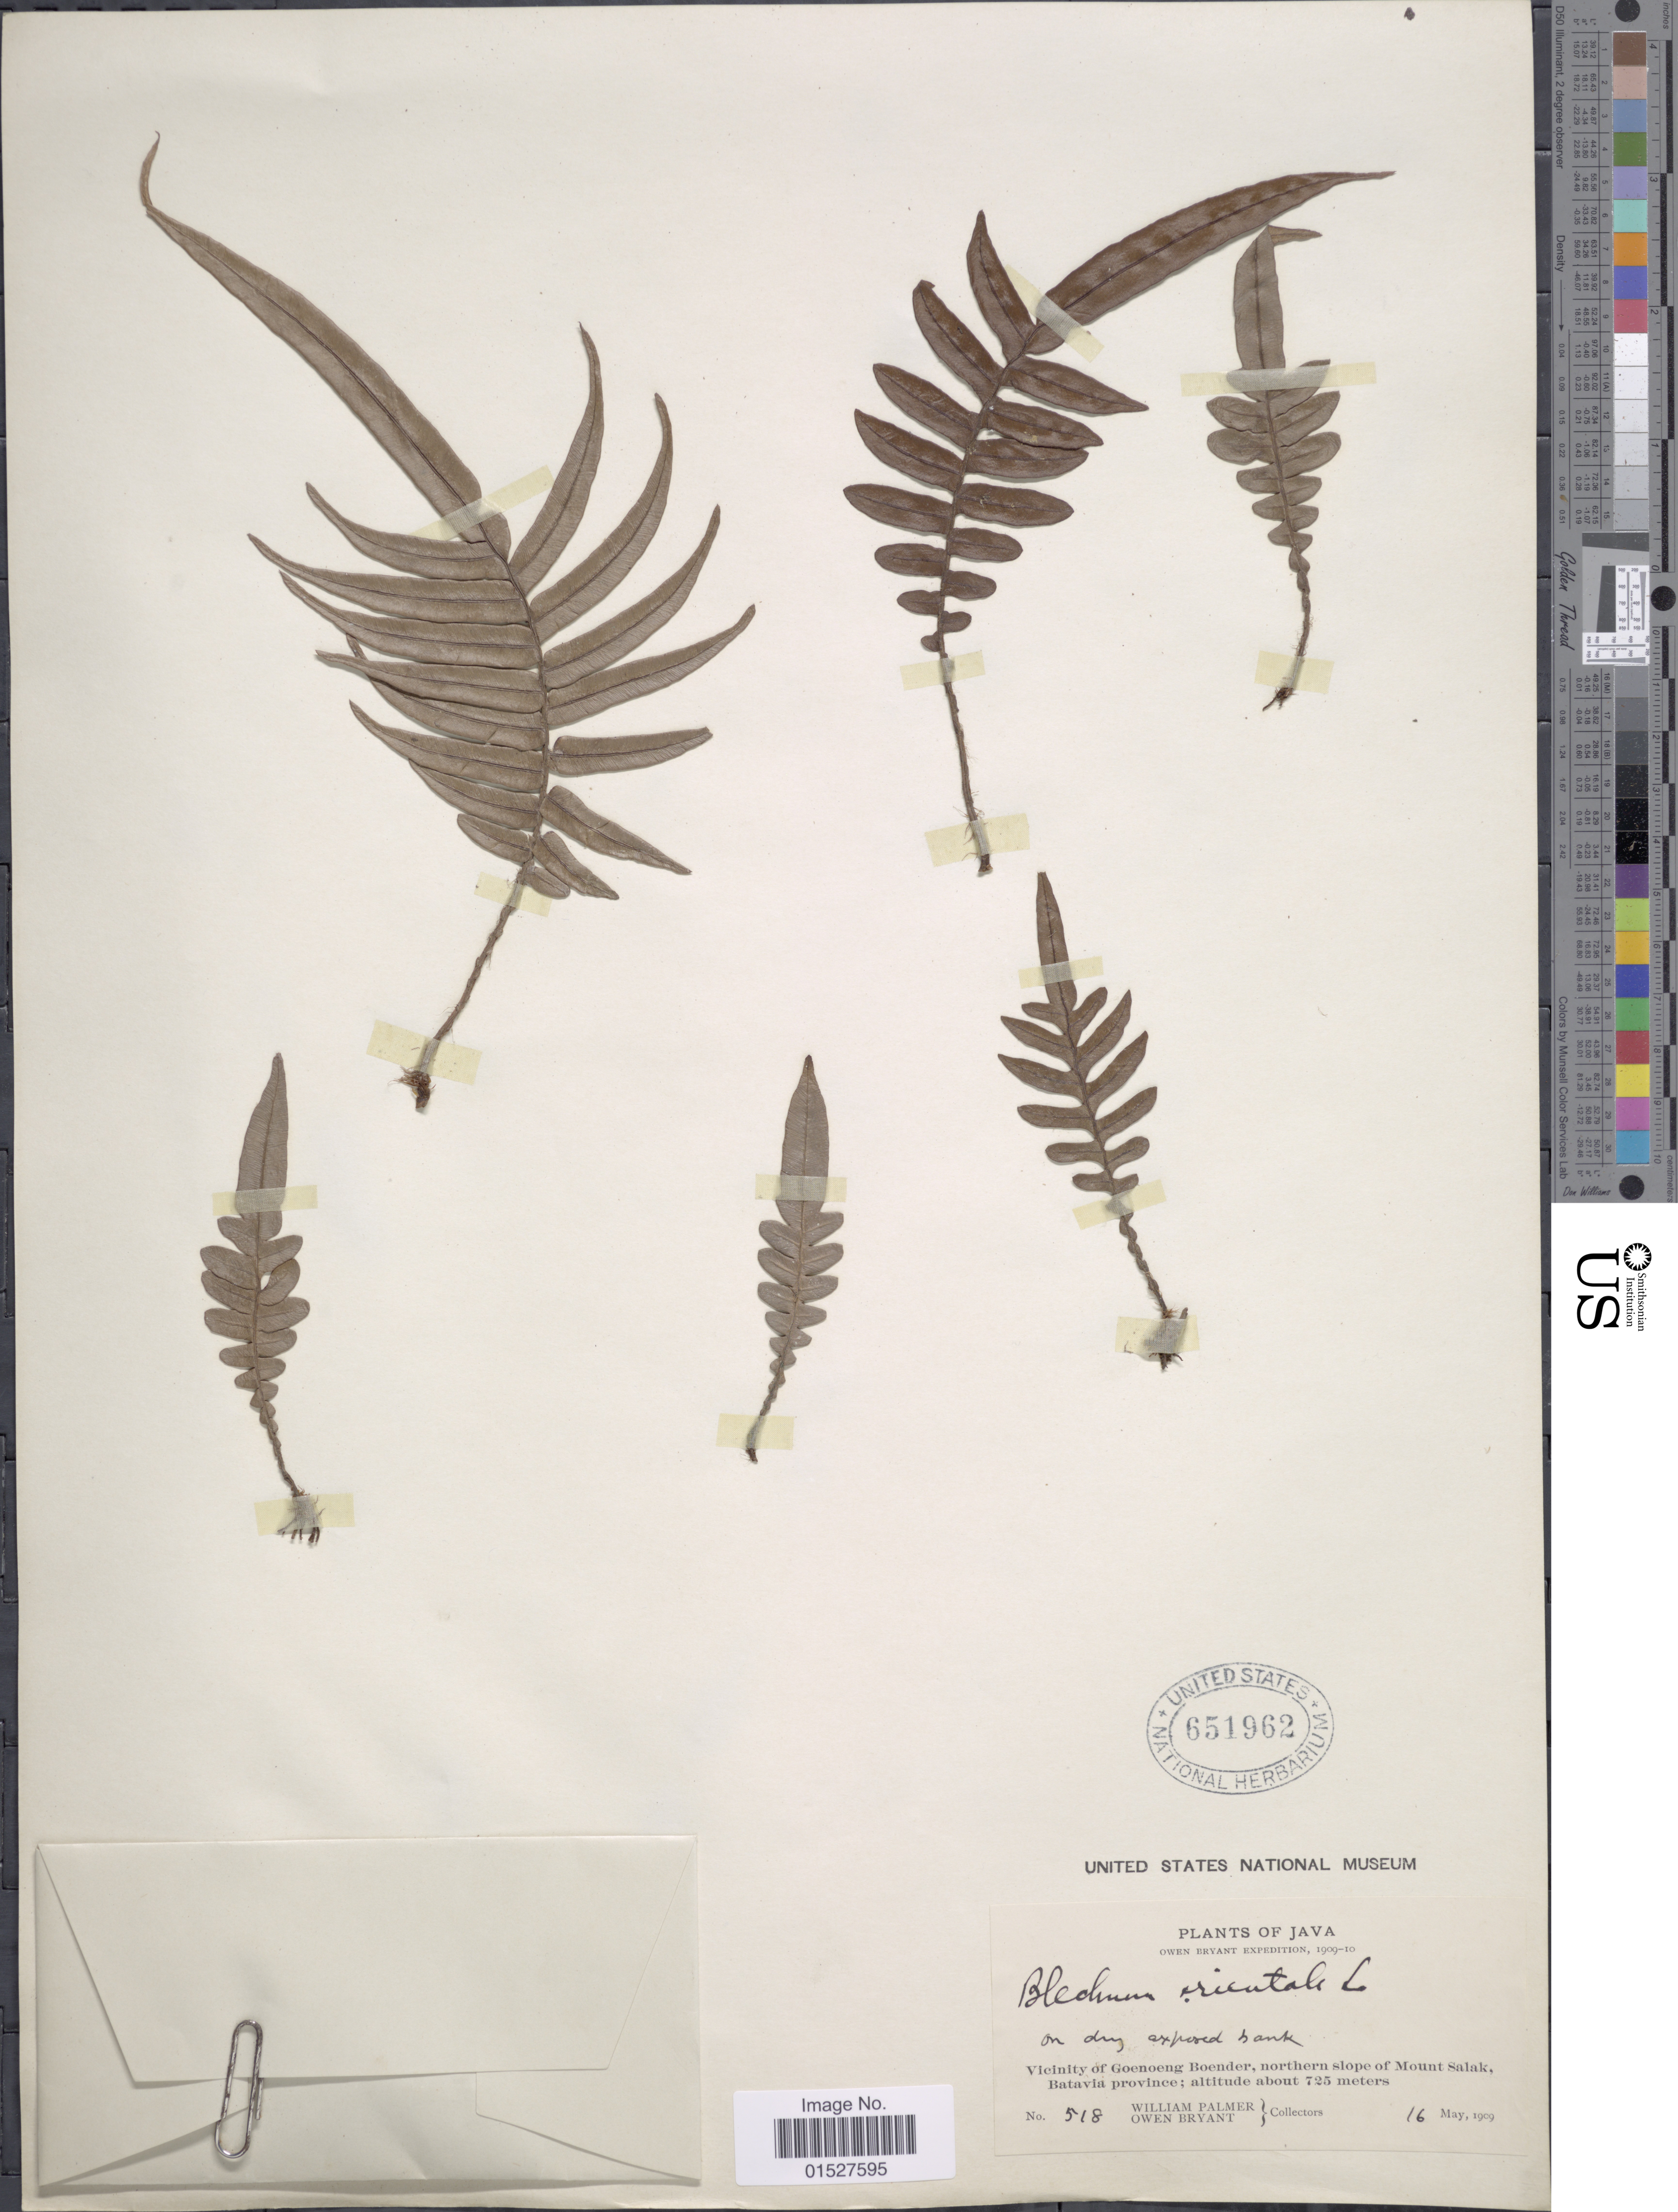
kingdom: Plantae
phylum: Tracheophyta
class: Polypodiopsida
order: Polypodiales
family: Blechnaceae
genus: Blechnum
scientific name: Blechnum orientale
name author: L.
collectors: W. Palmer & O. Bryant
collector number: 518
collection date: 1909-05-16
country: Indonesia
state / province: Java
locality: Vicinity of Goenoeng Boender, northern slope of Mount Salak, Batavia province.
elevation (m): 725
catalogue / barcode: US 651962